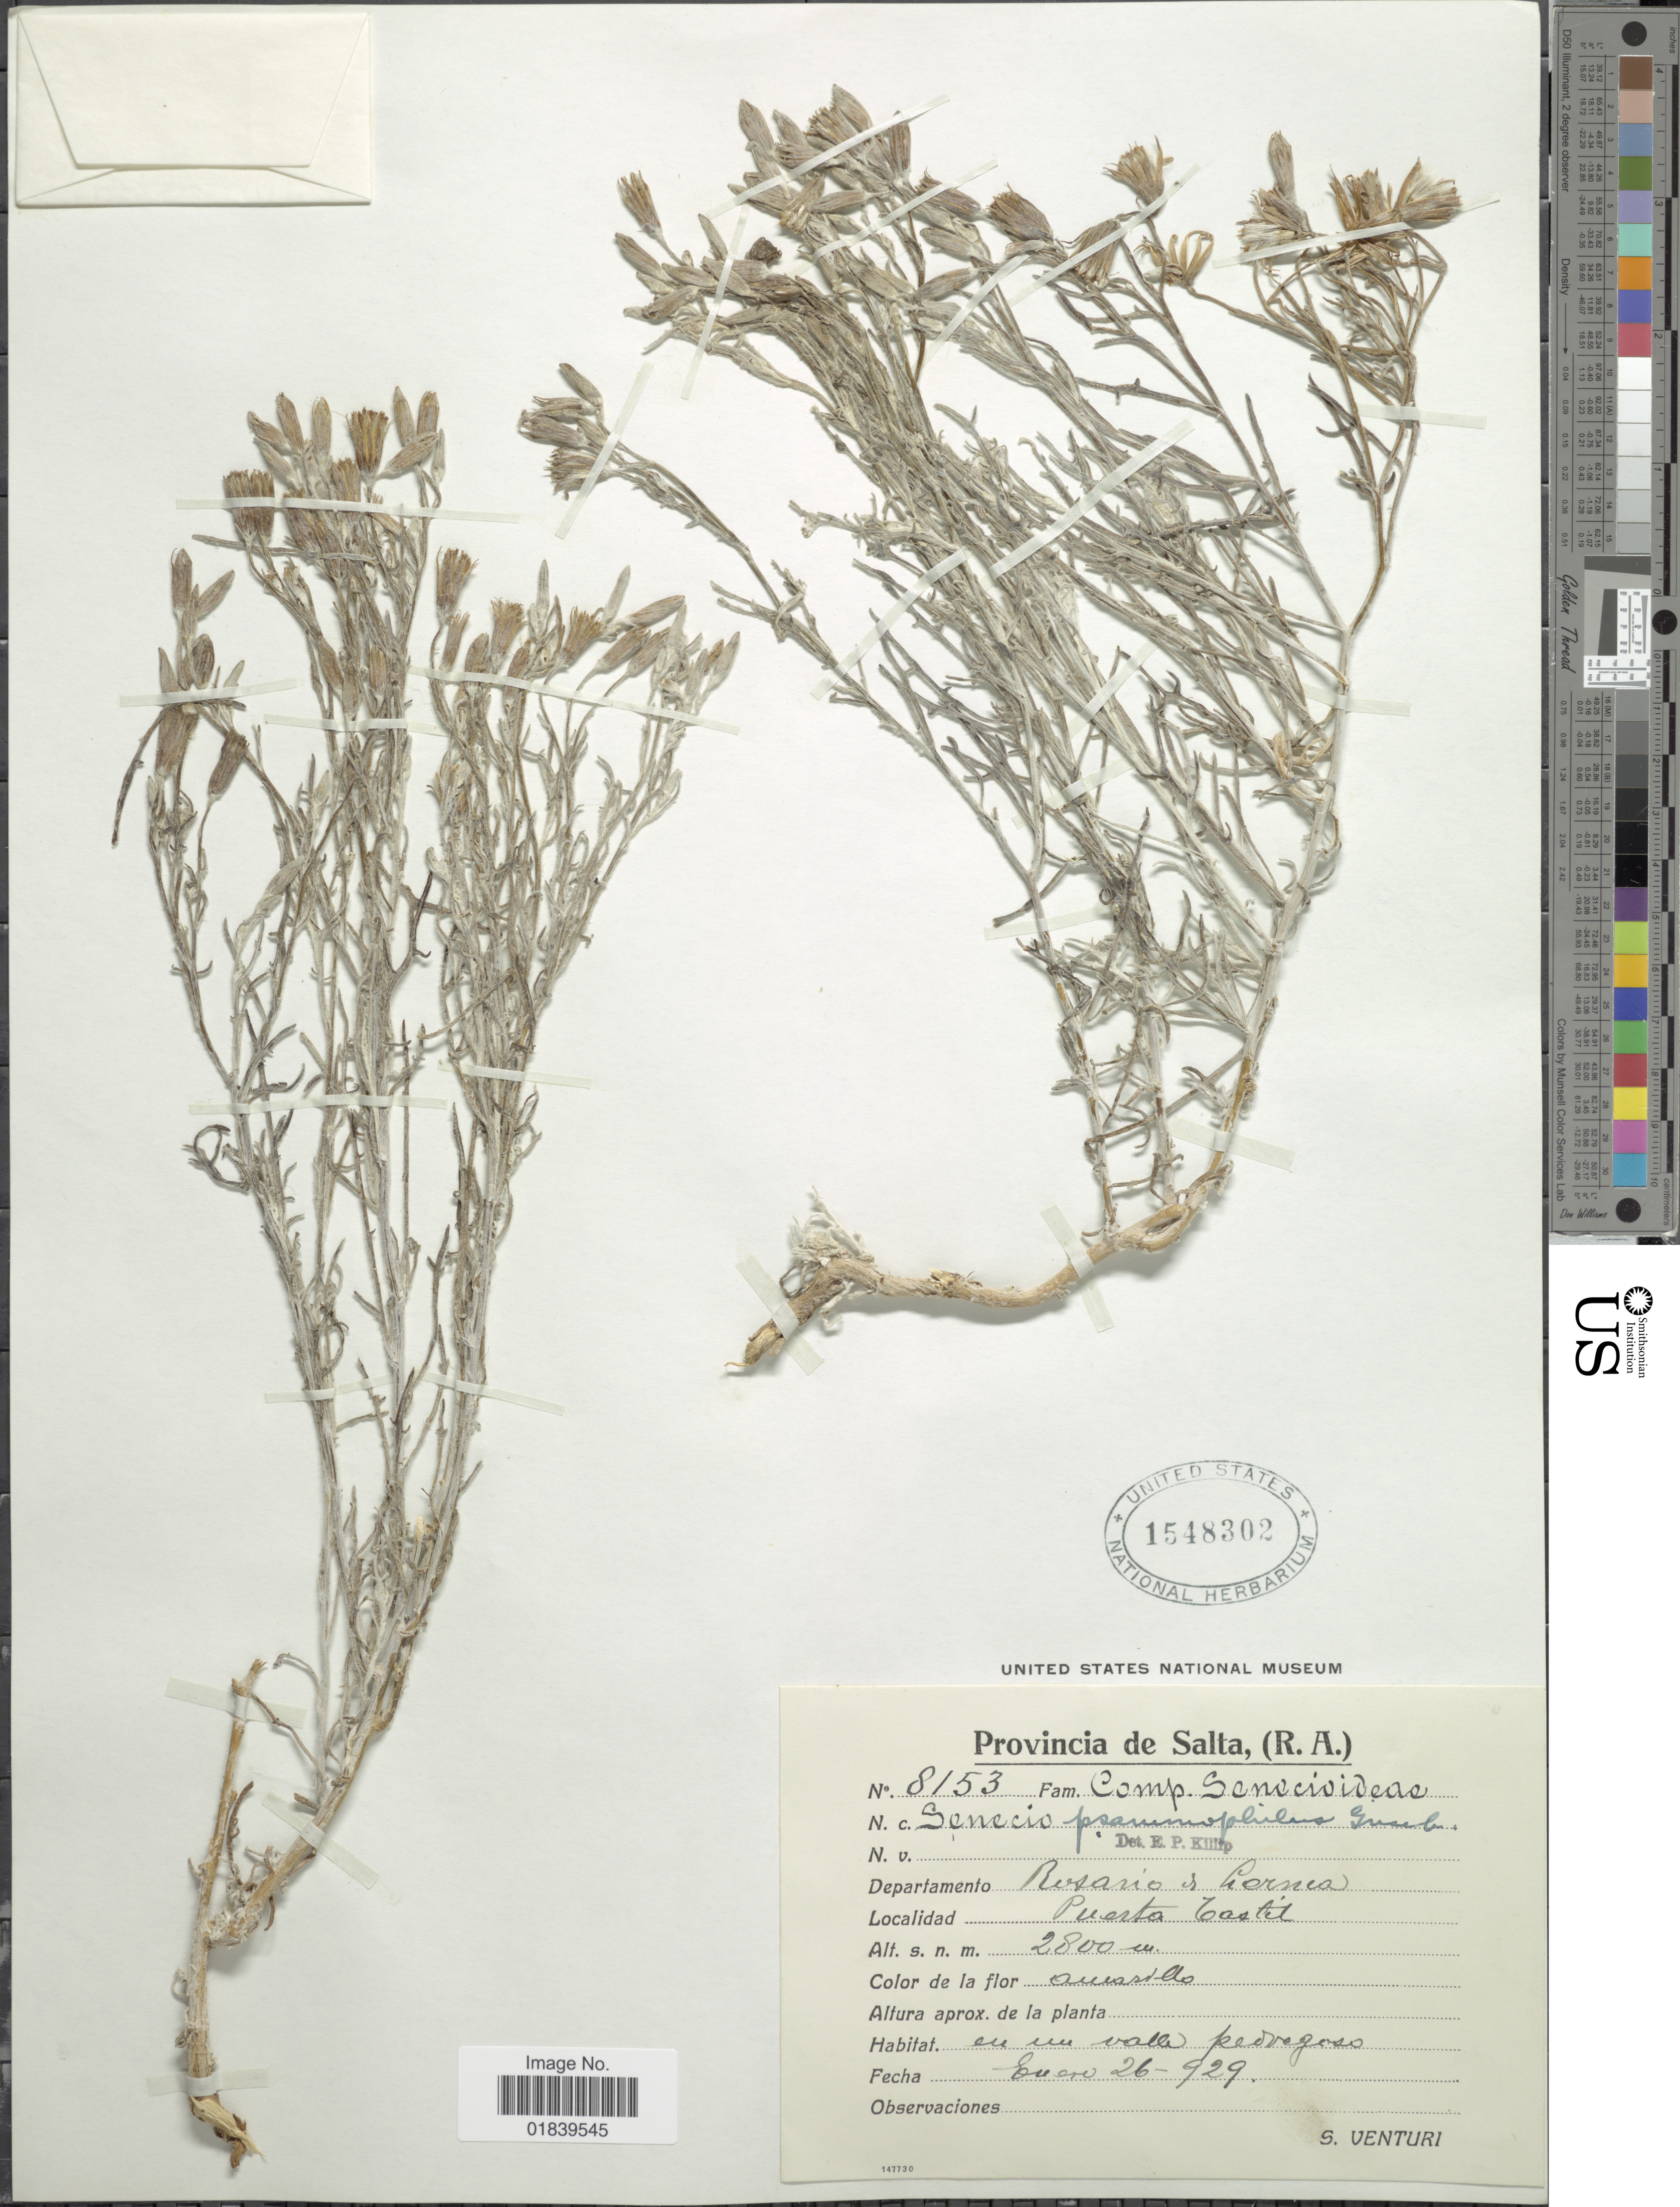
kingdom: Plantae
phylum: Tracheophyta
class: Magnoliopsida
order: Asterales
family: Asteraceae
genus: Senecio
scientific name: Senecio filaginoides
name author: DC.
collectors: S. Venturi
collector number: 8153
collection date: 1929-01-26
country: Argentina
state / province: Salta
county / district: Rosario de Lerma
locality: Puerta Tastil.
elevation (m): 2800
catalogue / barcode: US 1548302